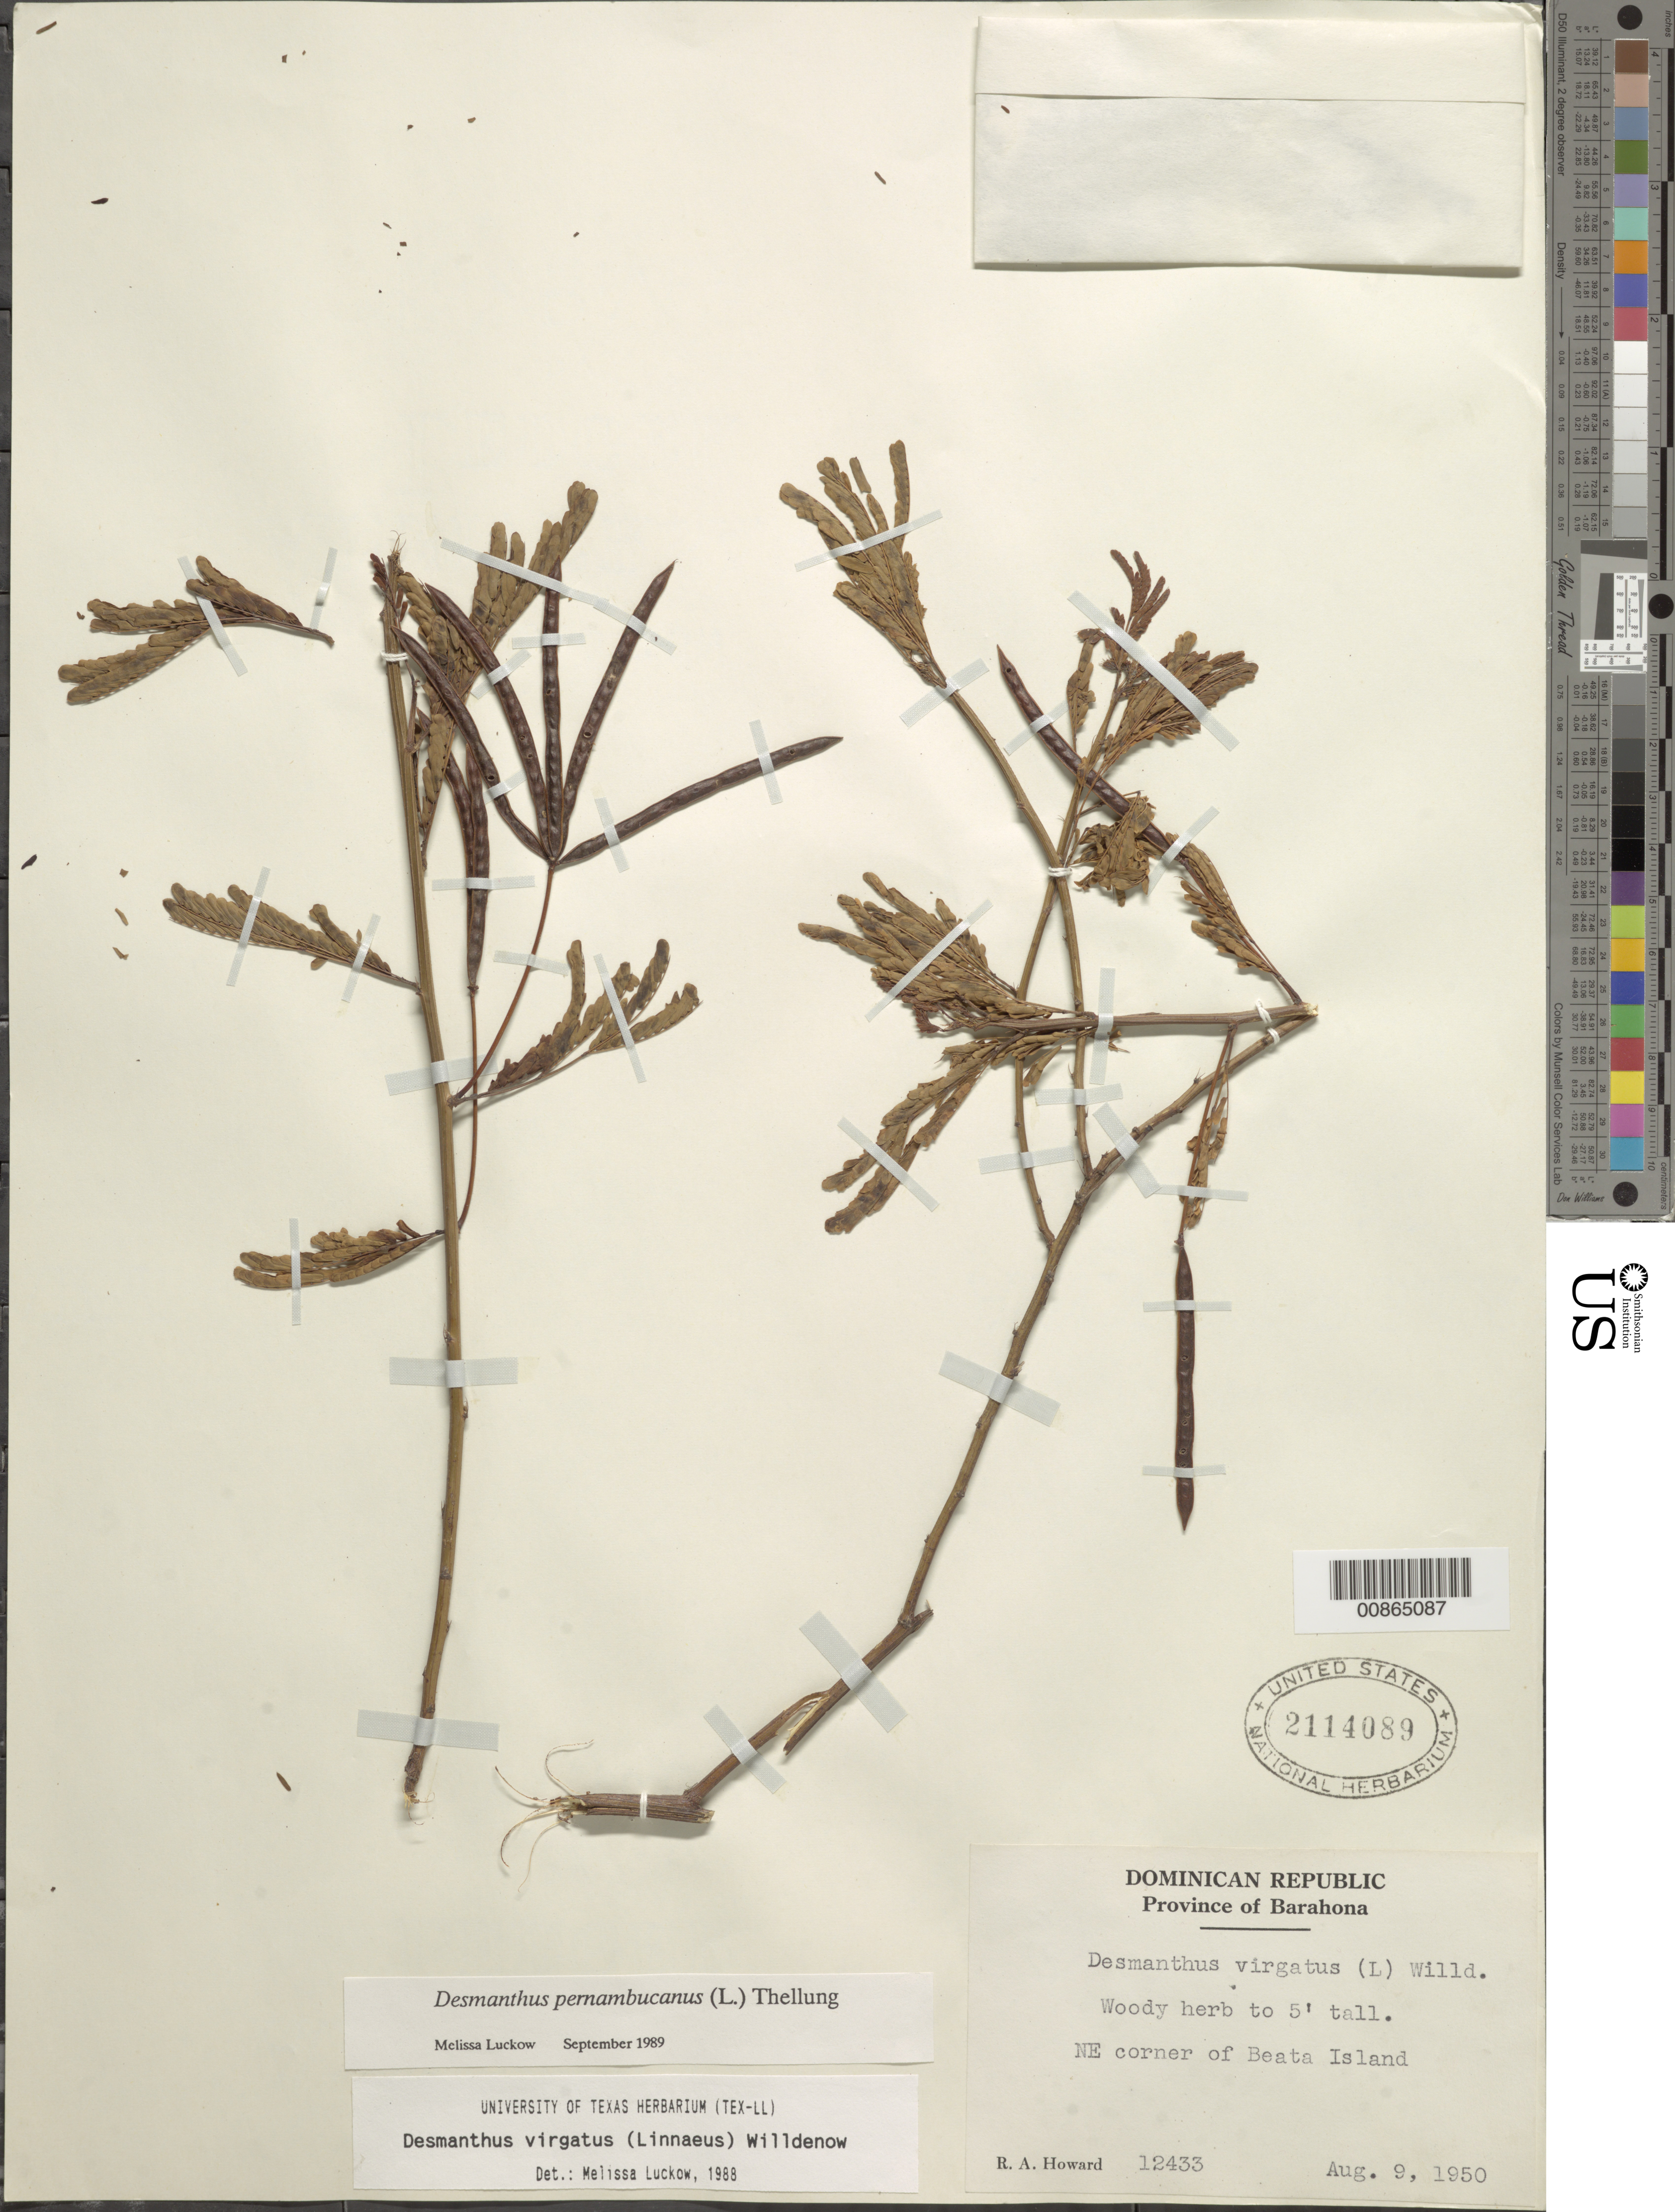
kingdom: Plantae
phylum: Tracheophyta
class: Magnoliopsida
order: Fabales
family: Fabaceae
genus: Desmanthus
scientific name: Desmanthus pernambucanus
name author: (L.) Thell.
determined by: Luckow, M. A.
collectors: R. A. Howard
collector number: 12433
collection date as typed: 09 Aug 1950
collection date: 1950-08-09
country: Dominican Republic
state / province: Barahona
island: Isla Beata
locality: NE corner of Beata Island.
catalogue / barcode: US 2114089